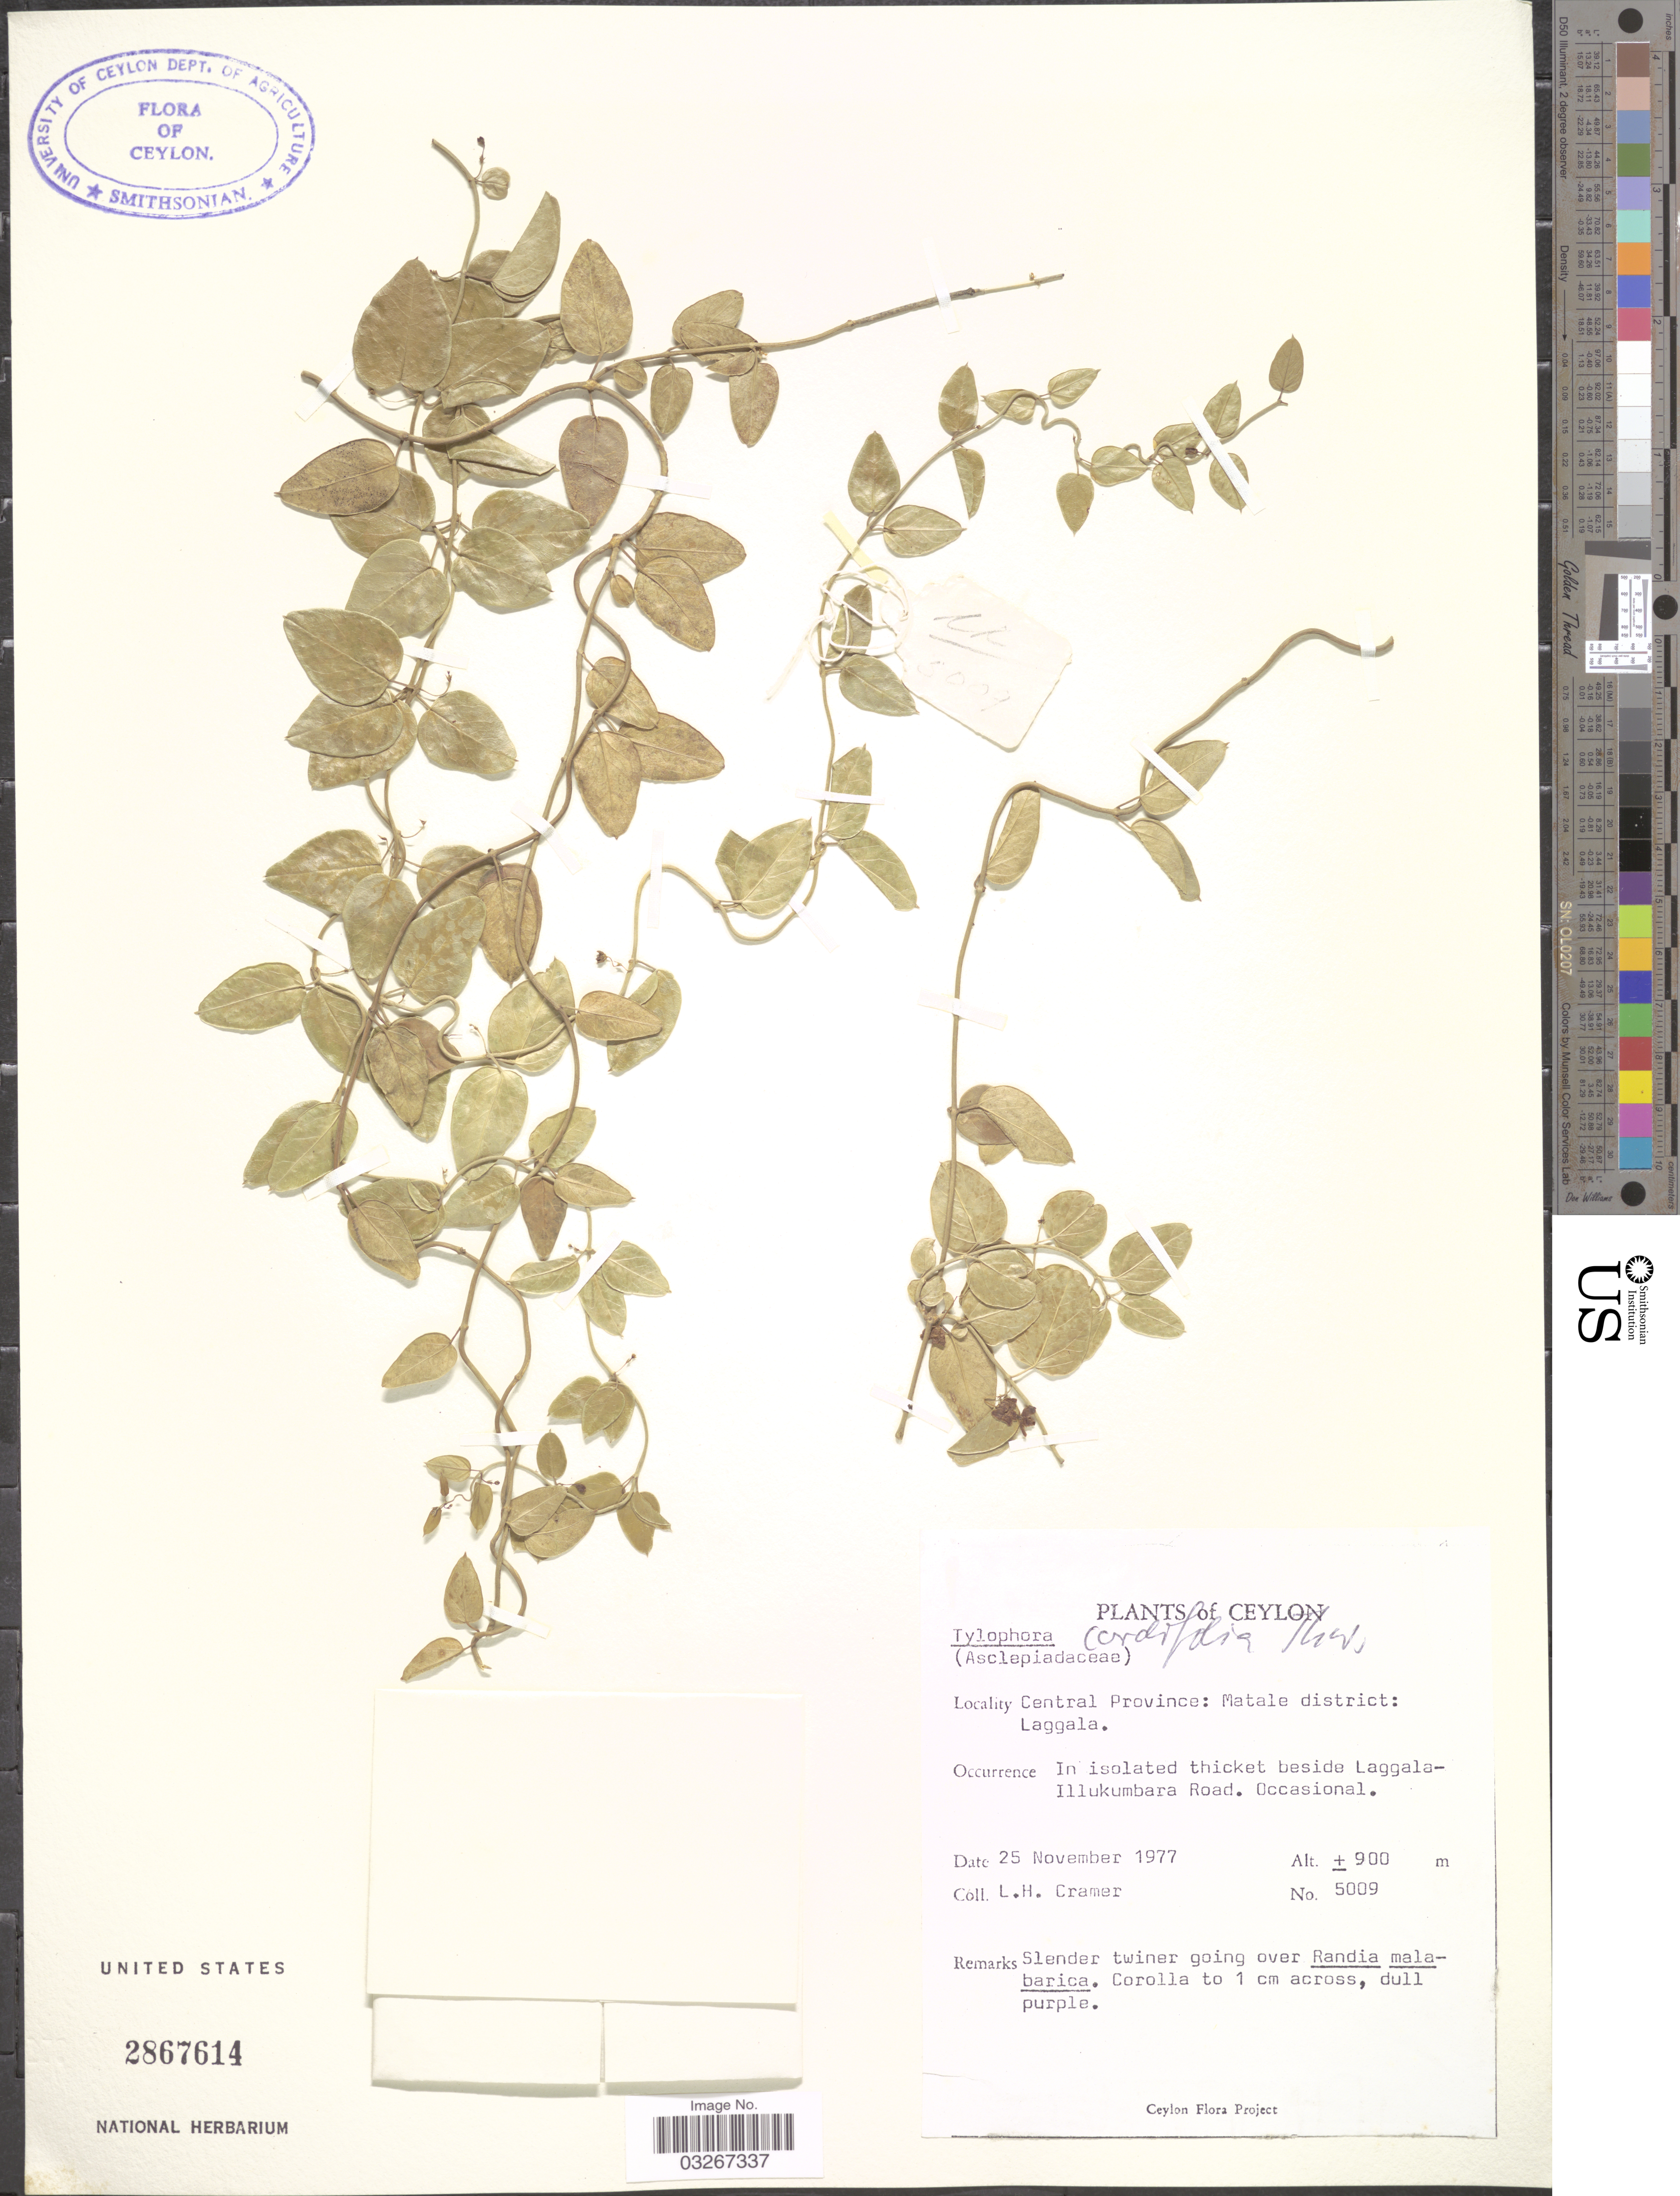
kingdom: Plantae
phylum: Tracheophyta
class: Magnoliopsida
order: Gentianales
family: Apocynaceae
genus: Tylophora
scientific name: Tylophora cordifolia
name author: Thwaites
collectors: L. H. Cramer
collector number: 5009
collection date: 1977-11-25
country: Sri Lanka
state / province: Central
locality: Ceylon. Matale district: Laggala. In isolated thicket beside laggala-Illukumbara Road.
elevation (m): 900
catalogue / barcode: US 2867614